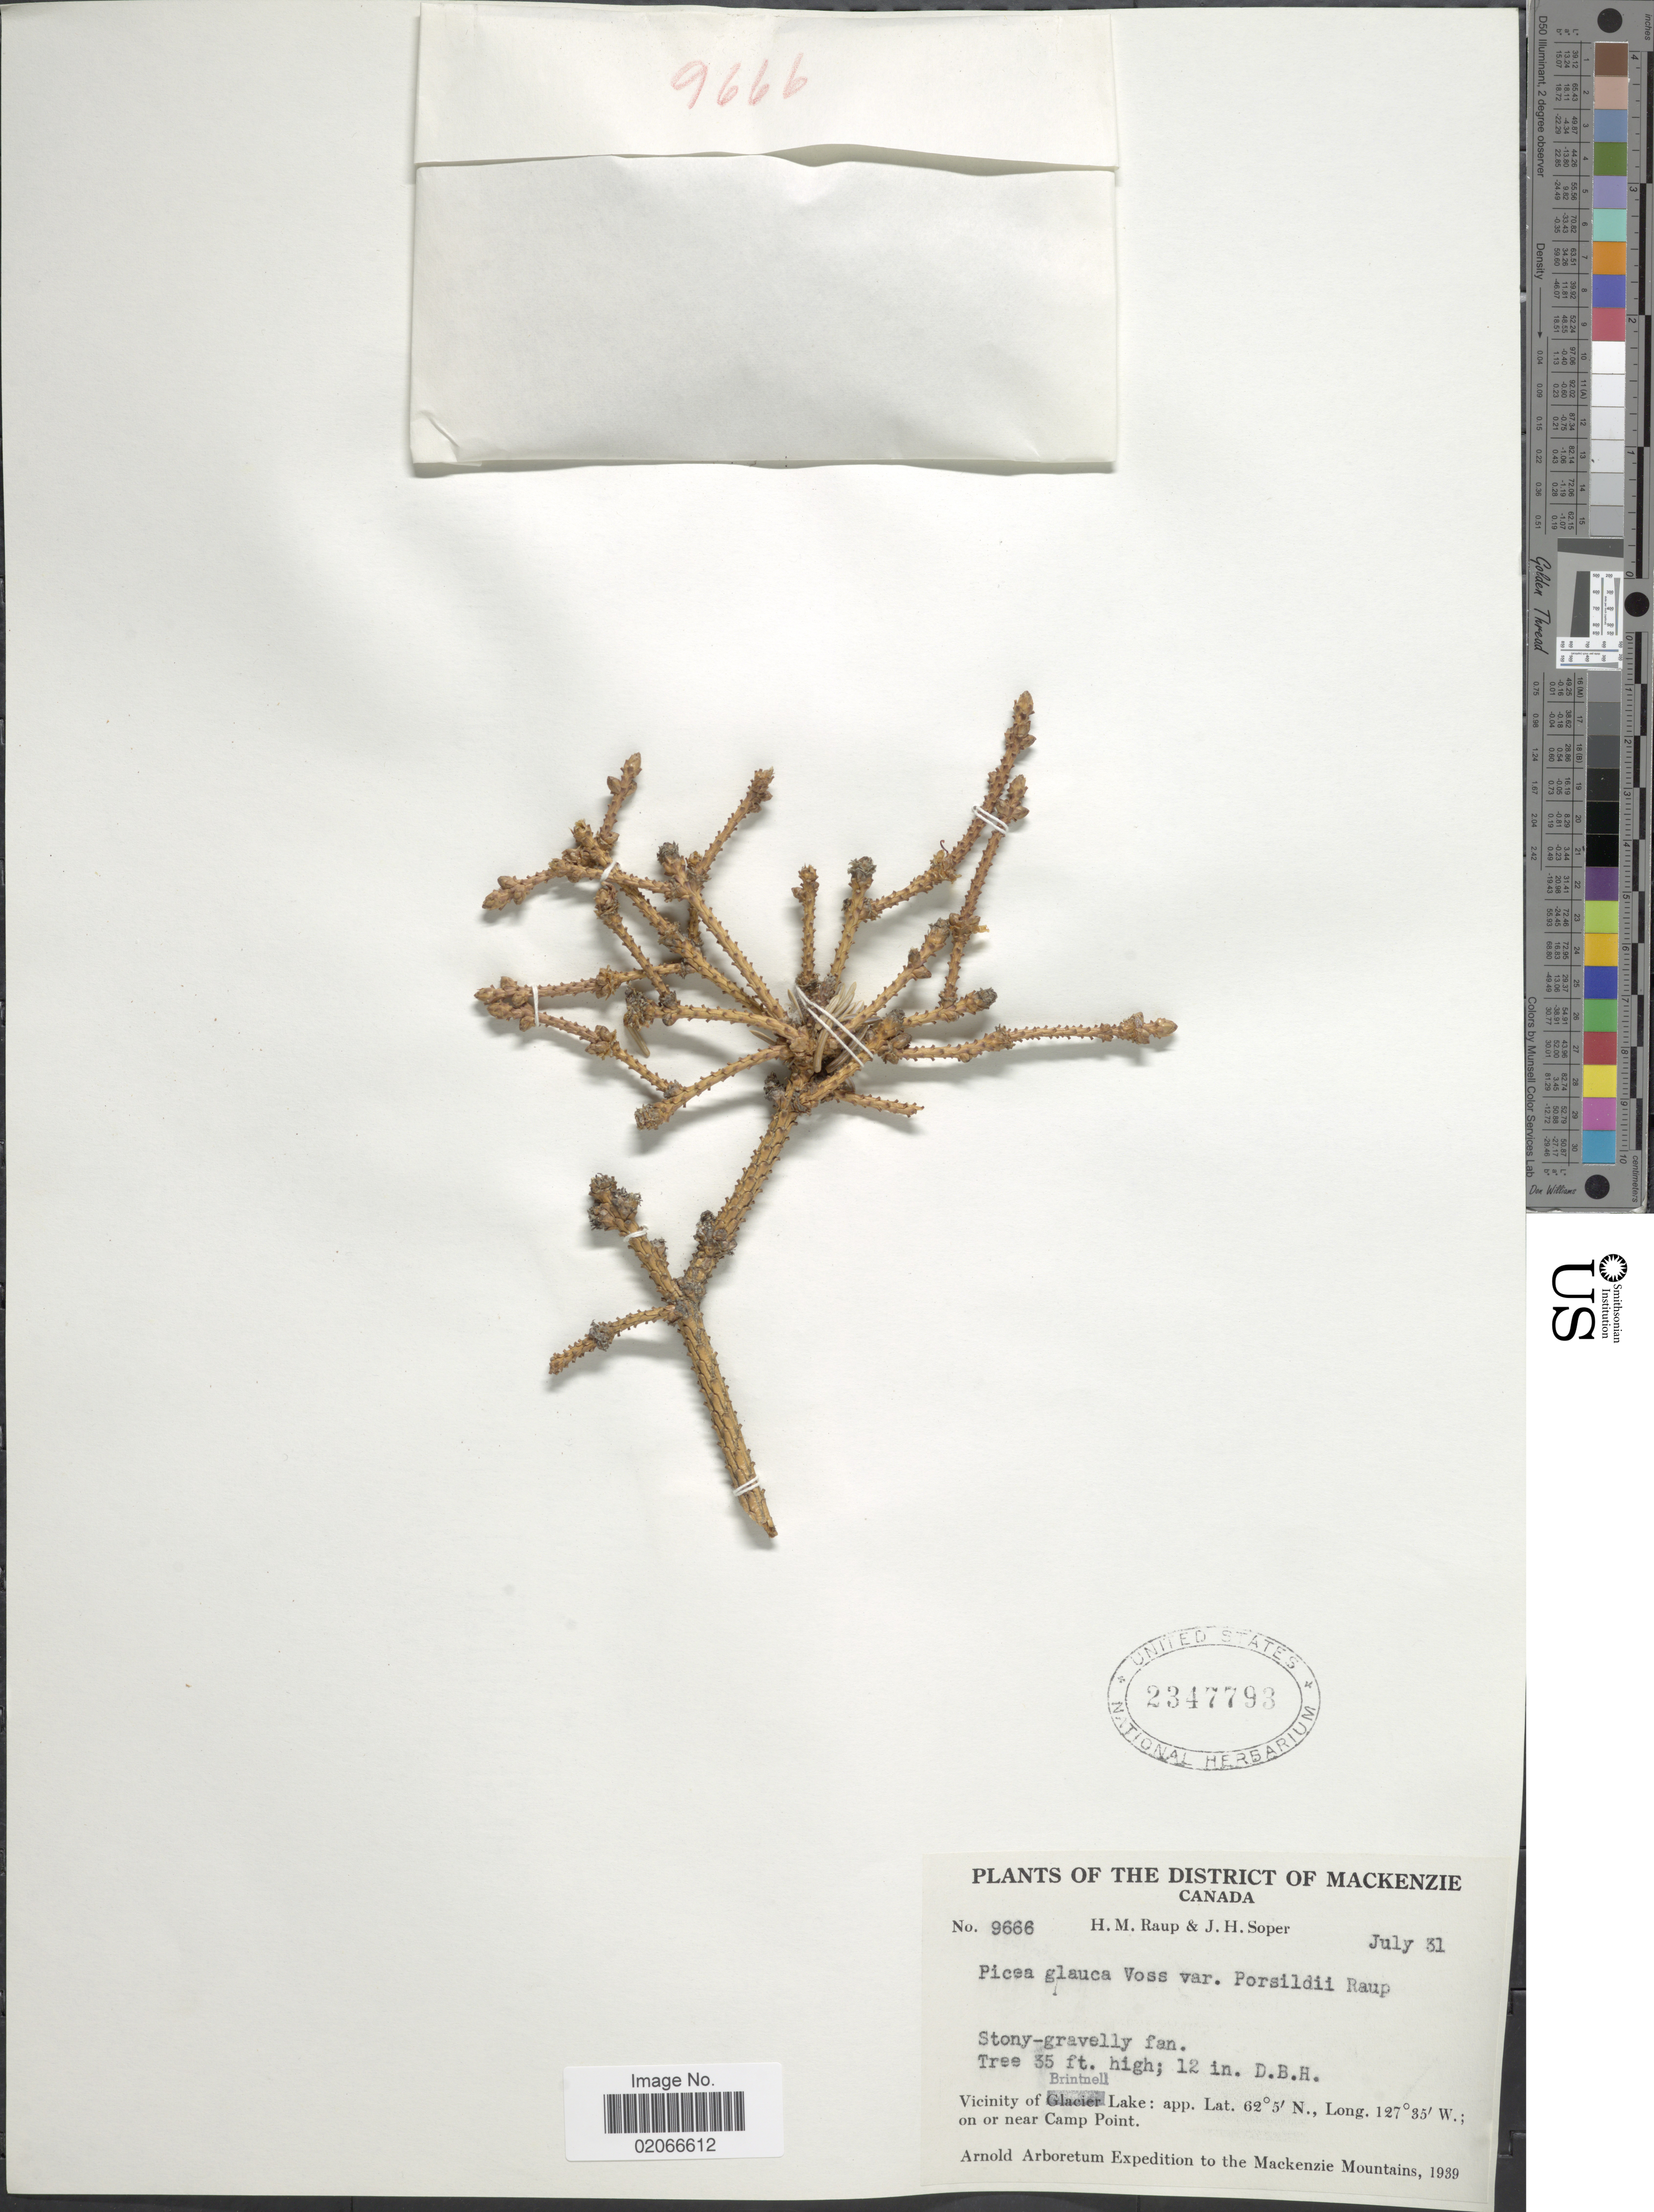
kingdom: Plantae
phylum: Tracheophyta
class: Pinopsida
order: Pinales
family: Pinaceae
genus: Picea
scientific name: Picea glauca var. porsildii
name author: Raup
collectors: H. Raup & J. H. Soper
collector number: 9666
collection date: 1939-07-31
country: Canada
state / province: Alberta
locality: District of Mackenzie, vicinity of Brintnell Lake, on or near Camp Point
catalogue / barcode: US 2347793